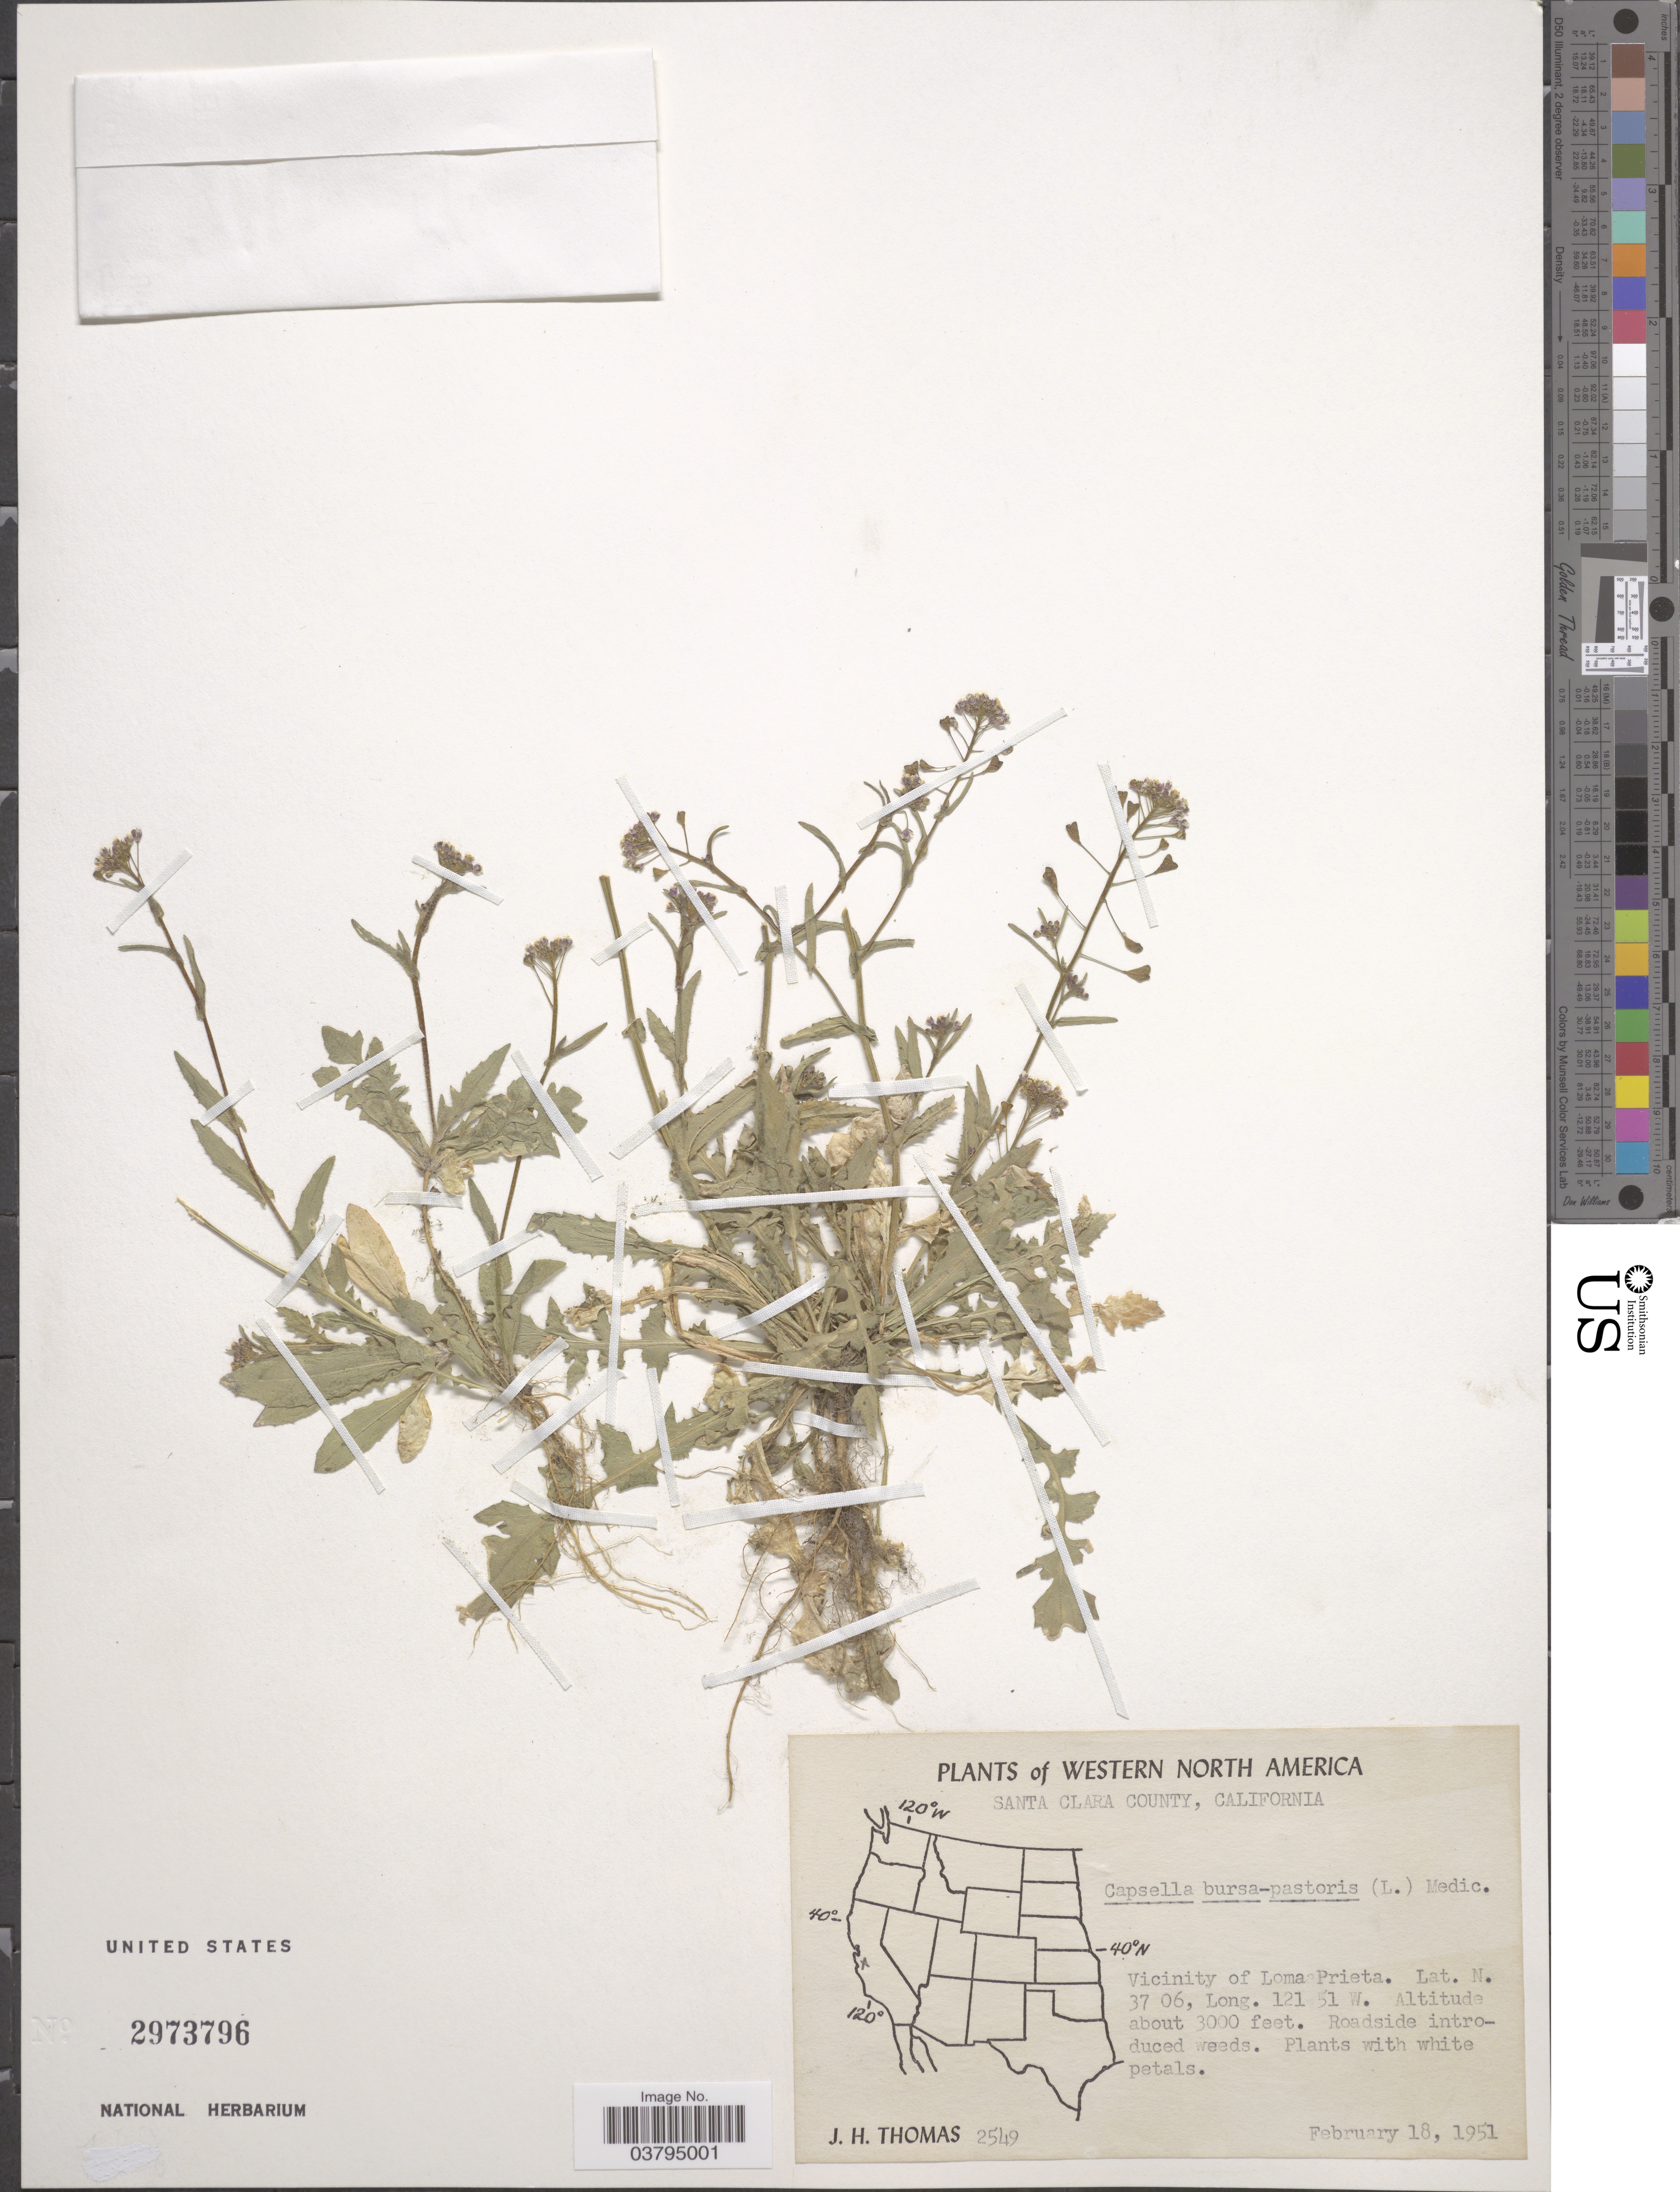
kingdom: Plantae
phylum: Tracheophyta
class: Magnoliopsida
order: Brassicales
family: Brassicaceae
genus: Capsella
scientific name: Capsella bursa-pastoris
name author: (L.) Medik.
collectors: J. H. Thomas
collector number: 2549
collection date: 1951-02-18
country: United States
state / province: California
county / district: Santa Clara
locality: Western north America. Santa Clara County. Vicinity of Loma Prieta.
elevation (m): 914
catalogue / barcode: US 2973796